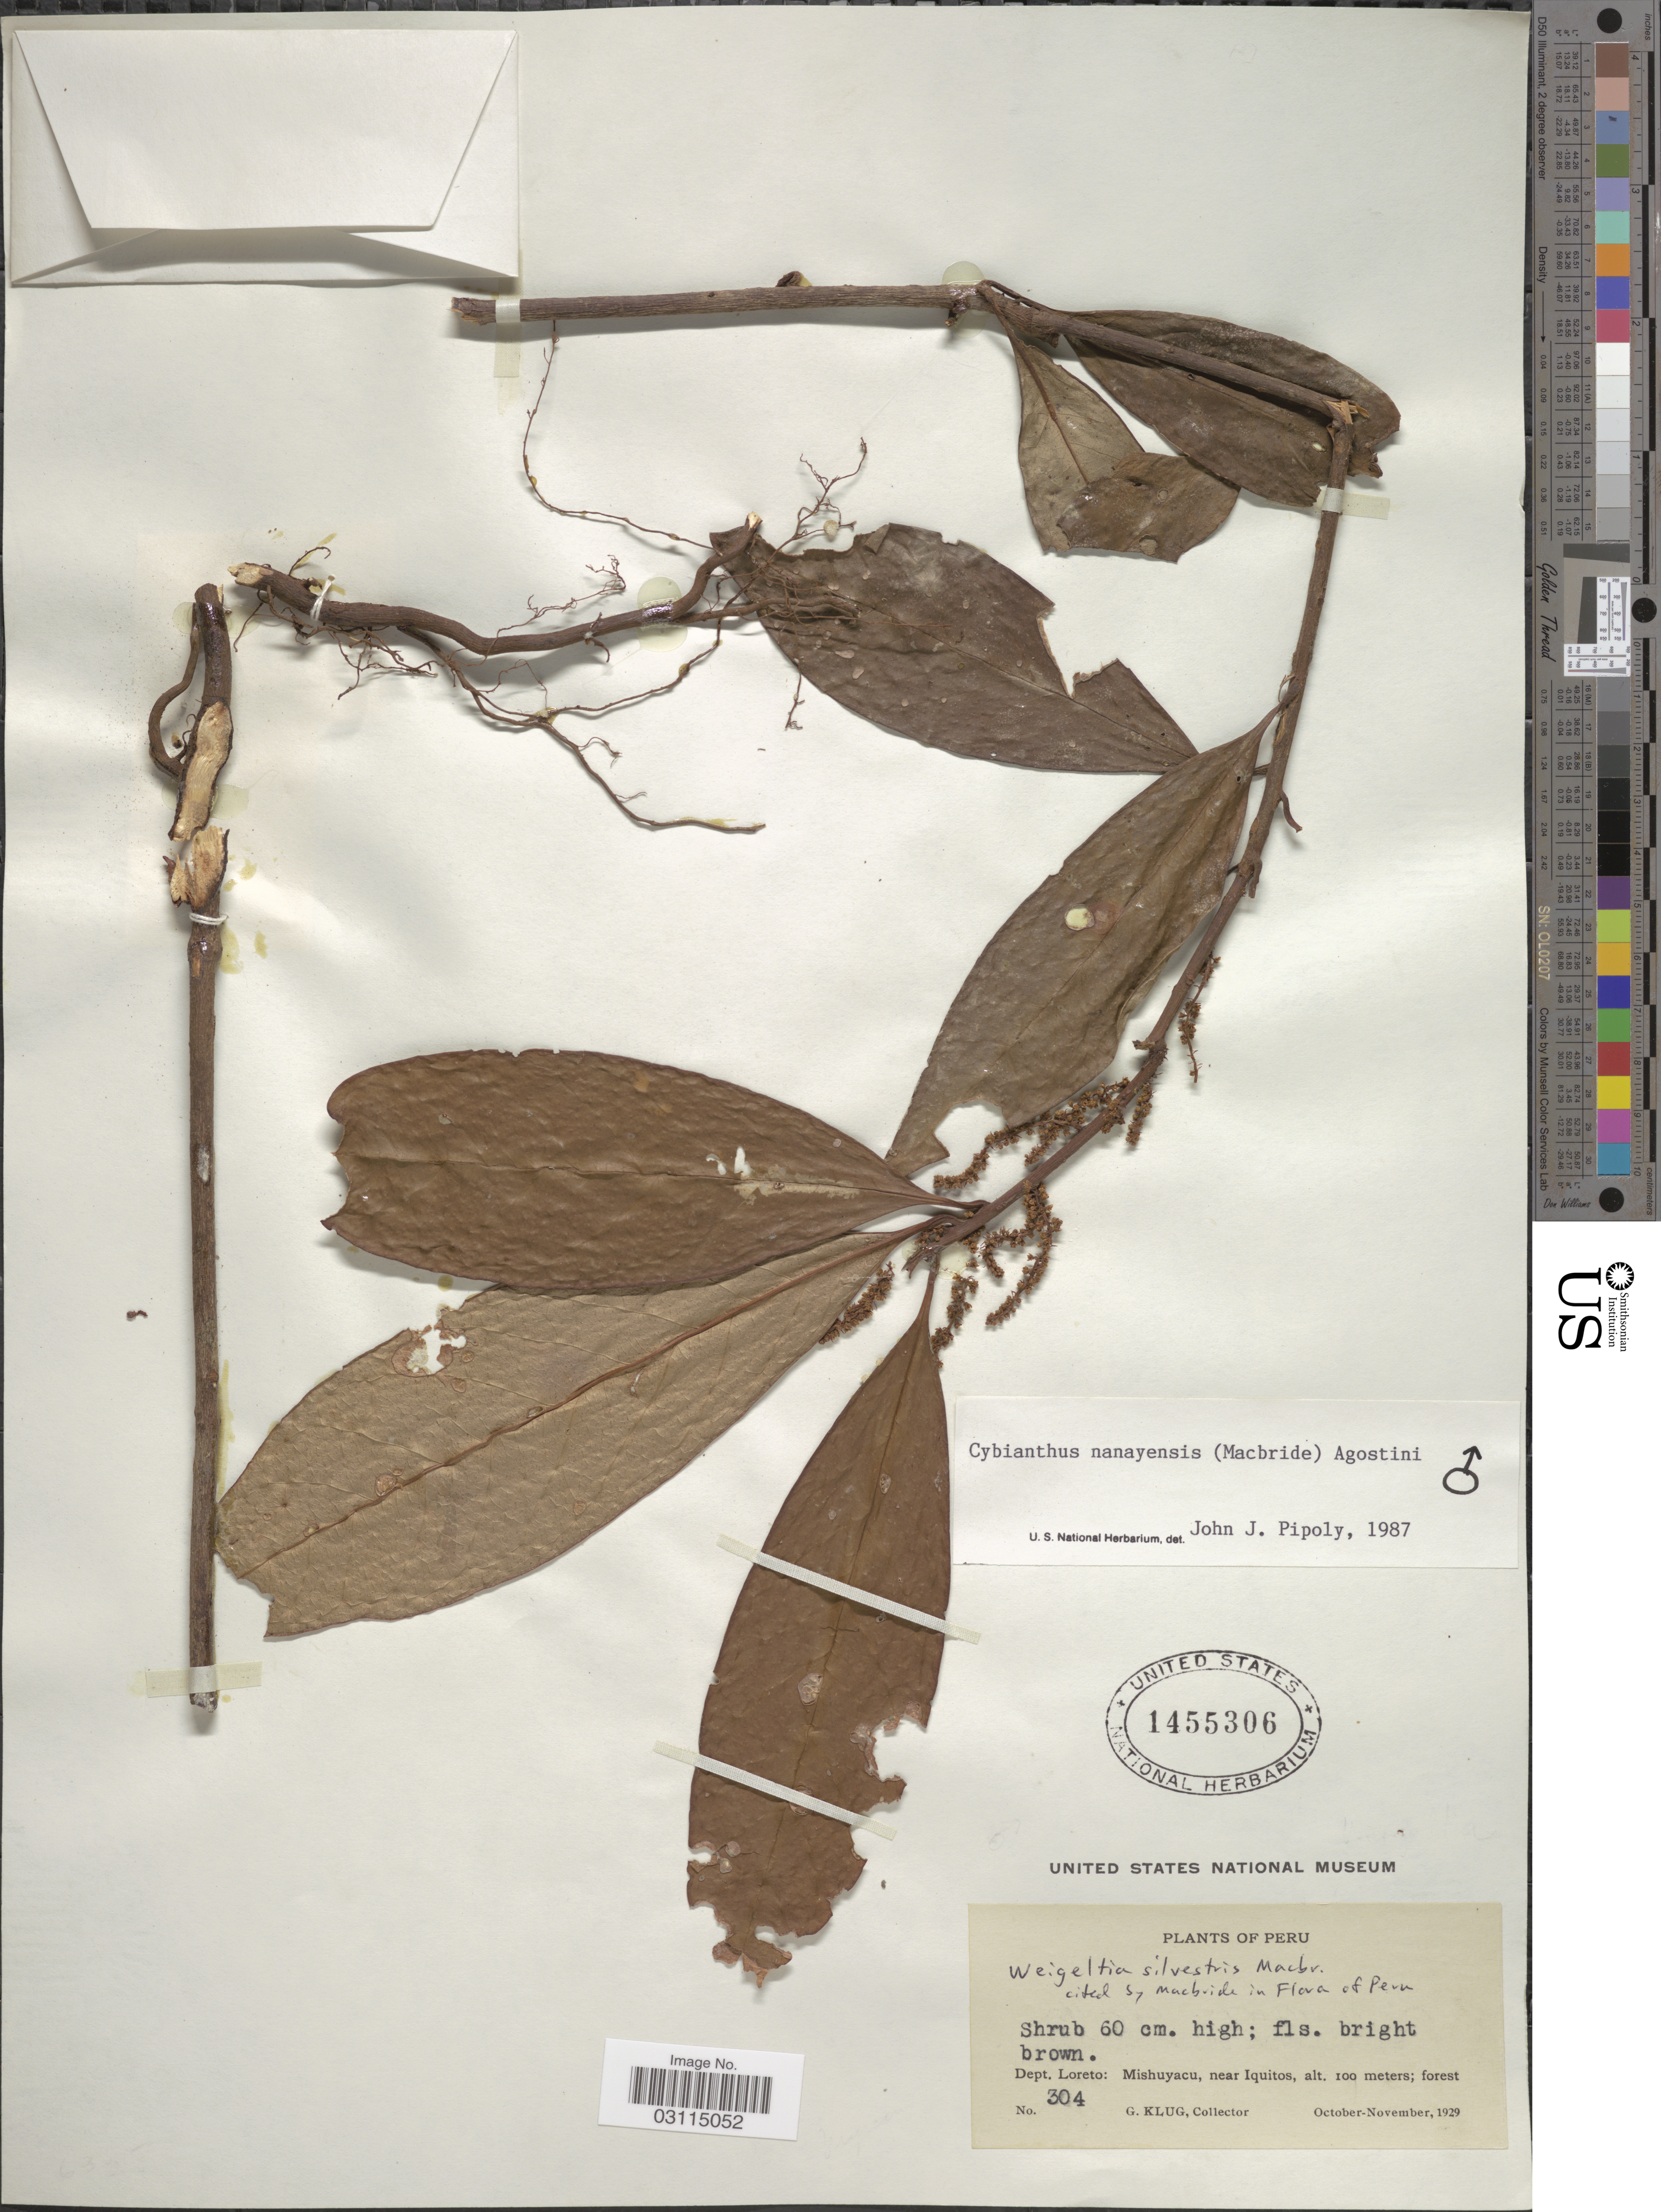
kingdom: Plantae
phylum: Tracheophyta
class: Magnoliopsida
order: Ericales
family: Primulaceae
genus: Cybianthus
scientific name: Cybianthus nanayensis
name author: (J.F. Macbr.) G. Agostini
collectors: G. Klug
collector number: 304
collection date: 1929-10/1929-11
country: Peru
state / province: Loreto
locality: Dept. Loreto: Mishuyacu, near Iquitos.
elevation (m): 100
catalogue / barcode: US 1455306